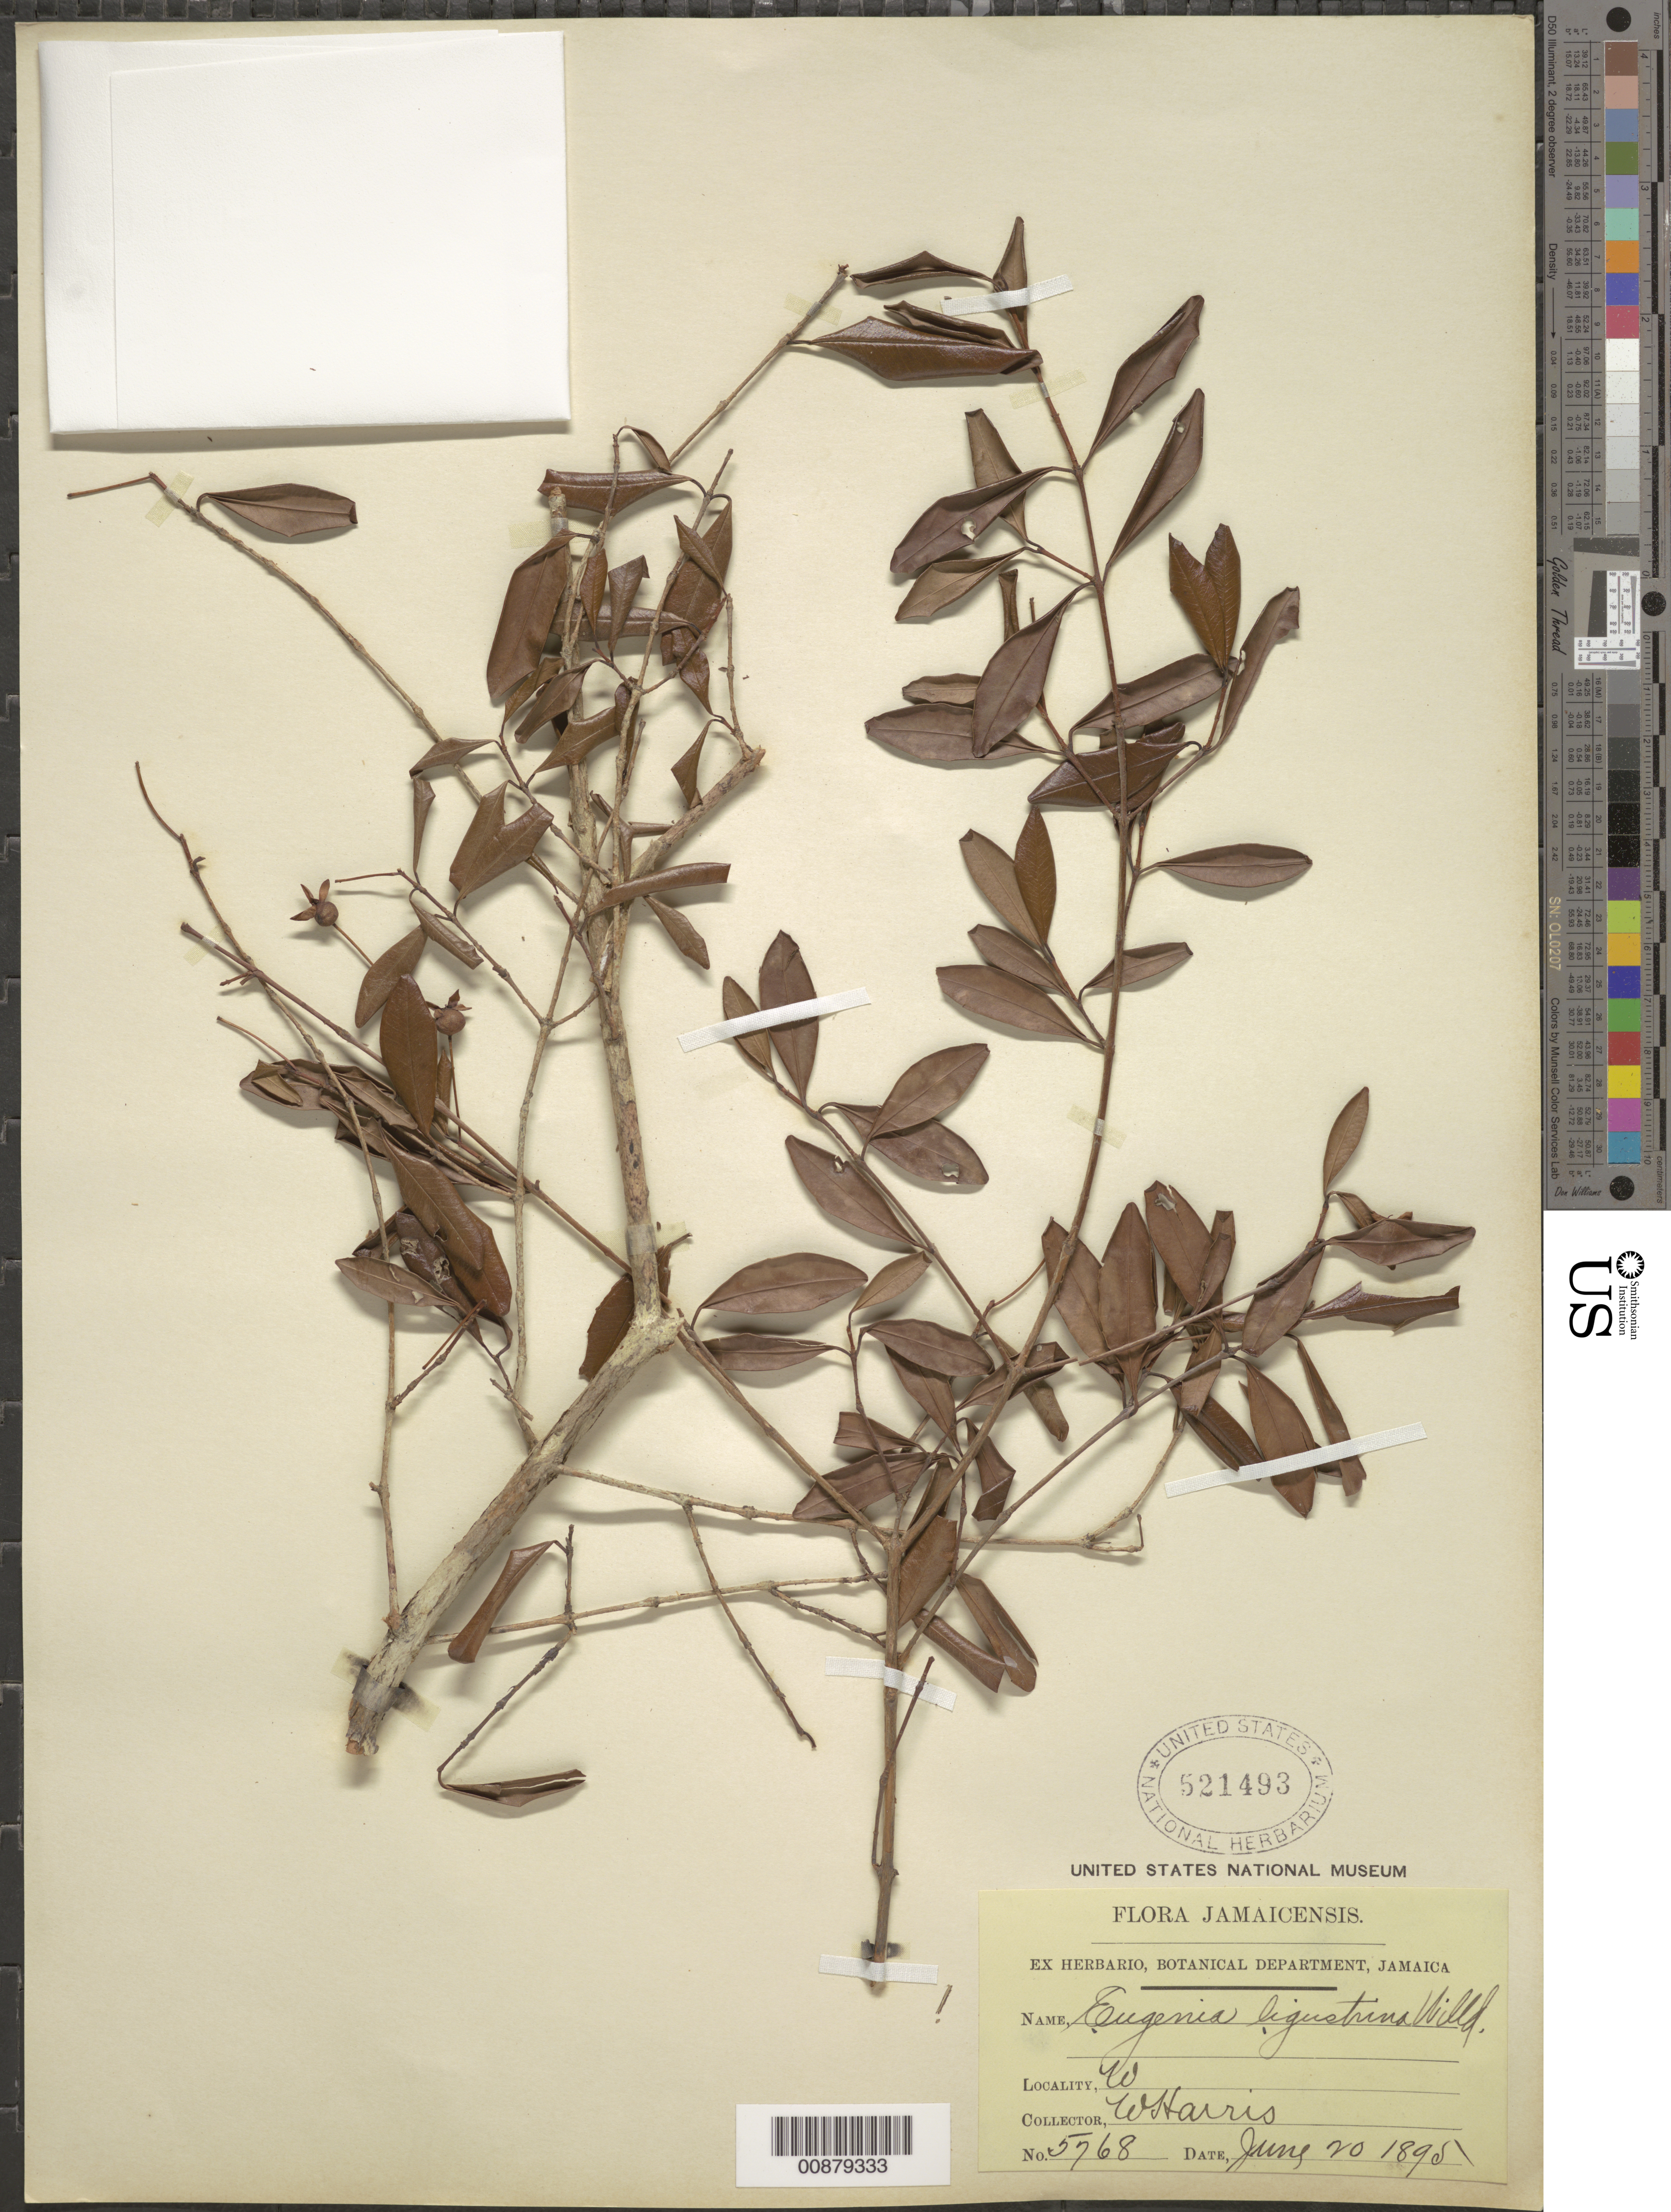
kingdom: Plantae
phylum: Tracheophyta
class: Magnoliopsida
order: Myrtales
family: Myrtaceae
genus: Eugenia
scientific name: Eugenia ligustrina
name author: (Sw.) Willd.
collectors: W. H. Harris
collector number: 5768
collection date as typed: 20 Jun 1895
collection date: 1895-06-20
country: Jamaica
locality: W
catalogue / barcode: US 521493